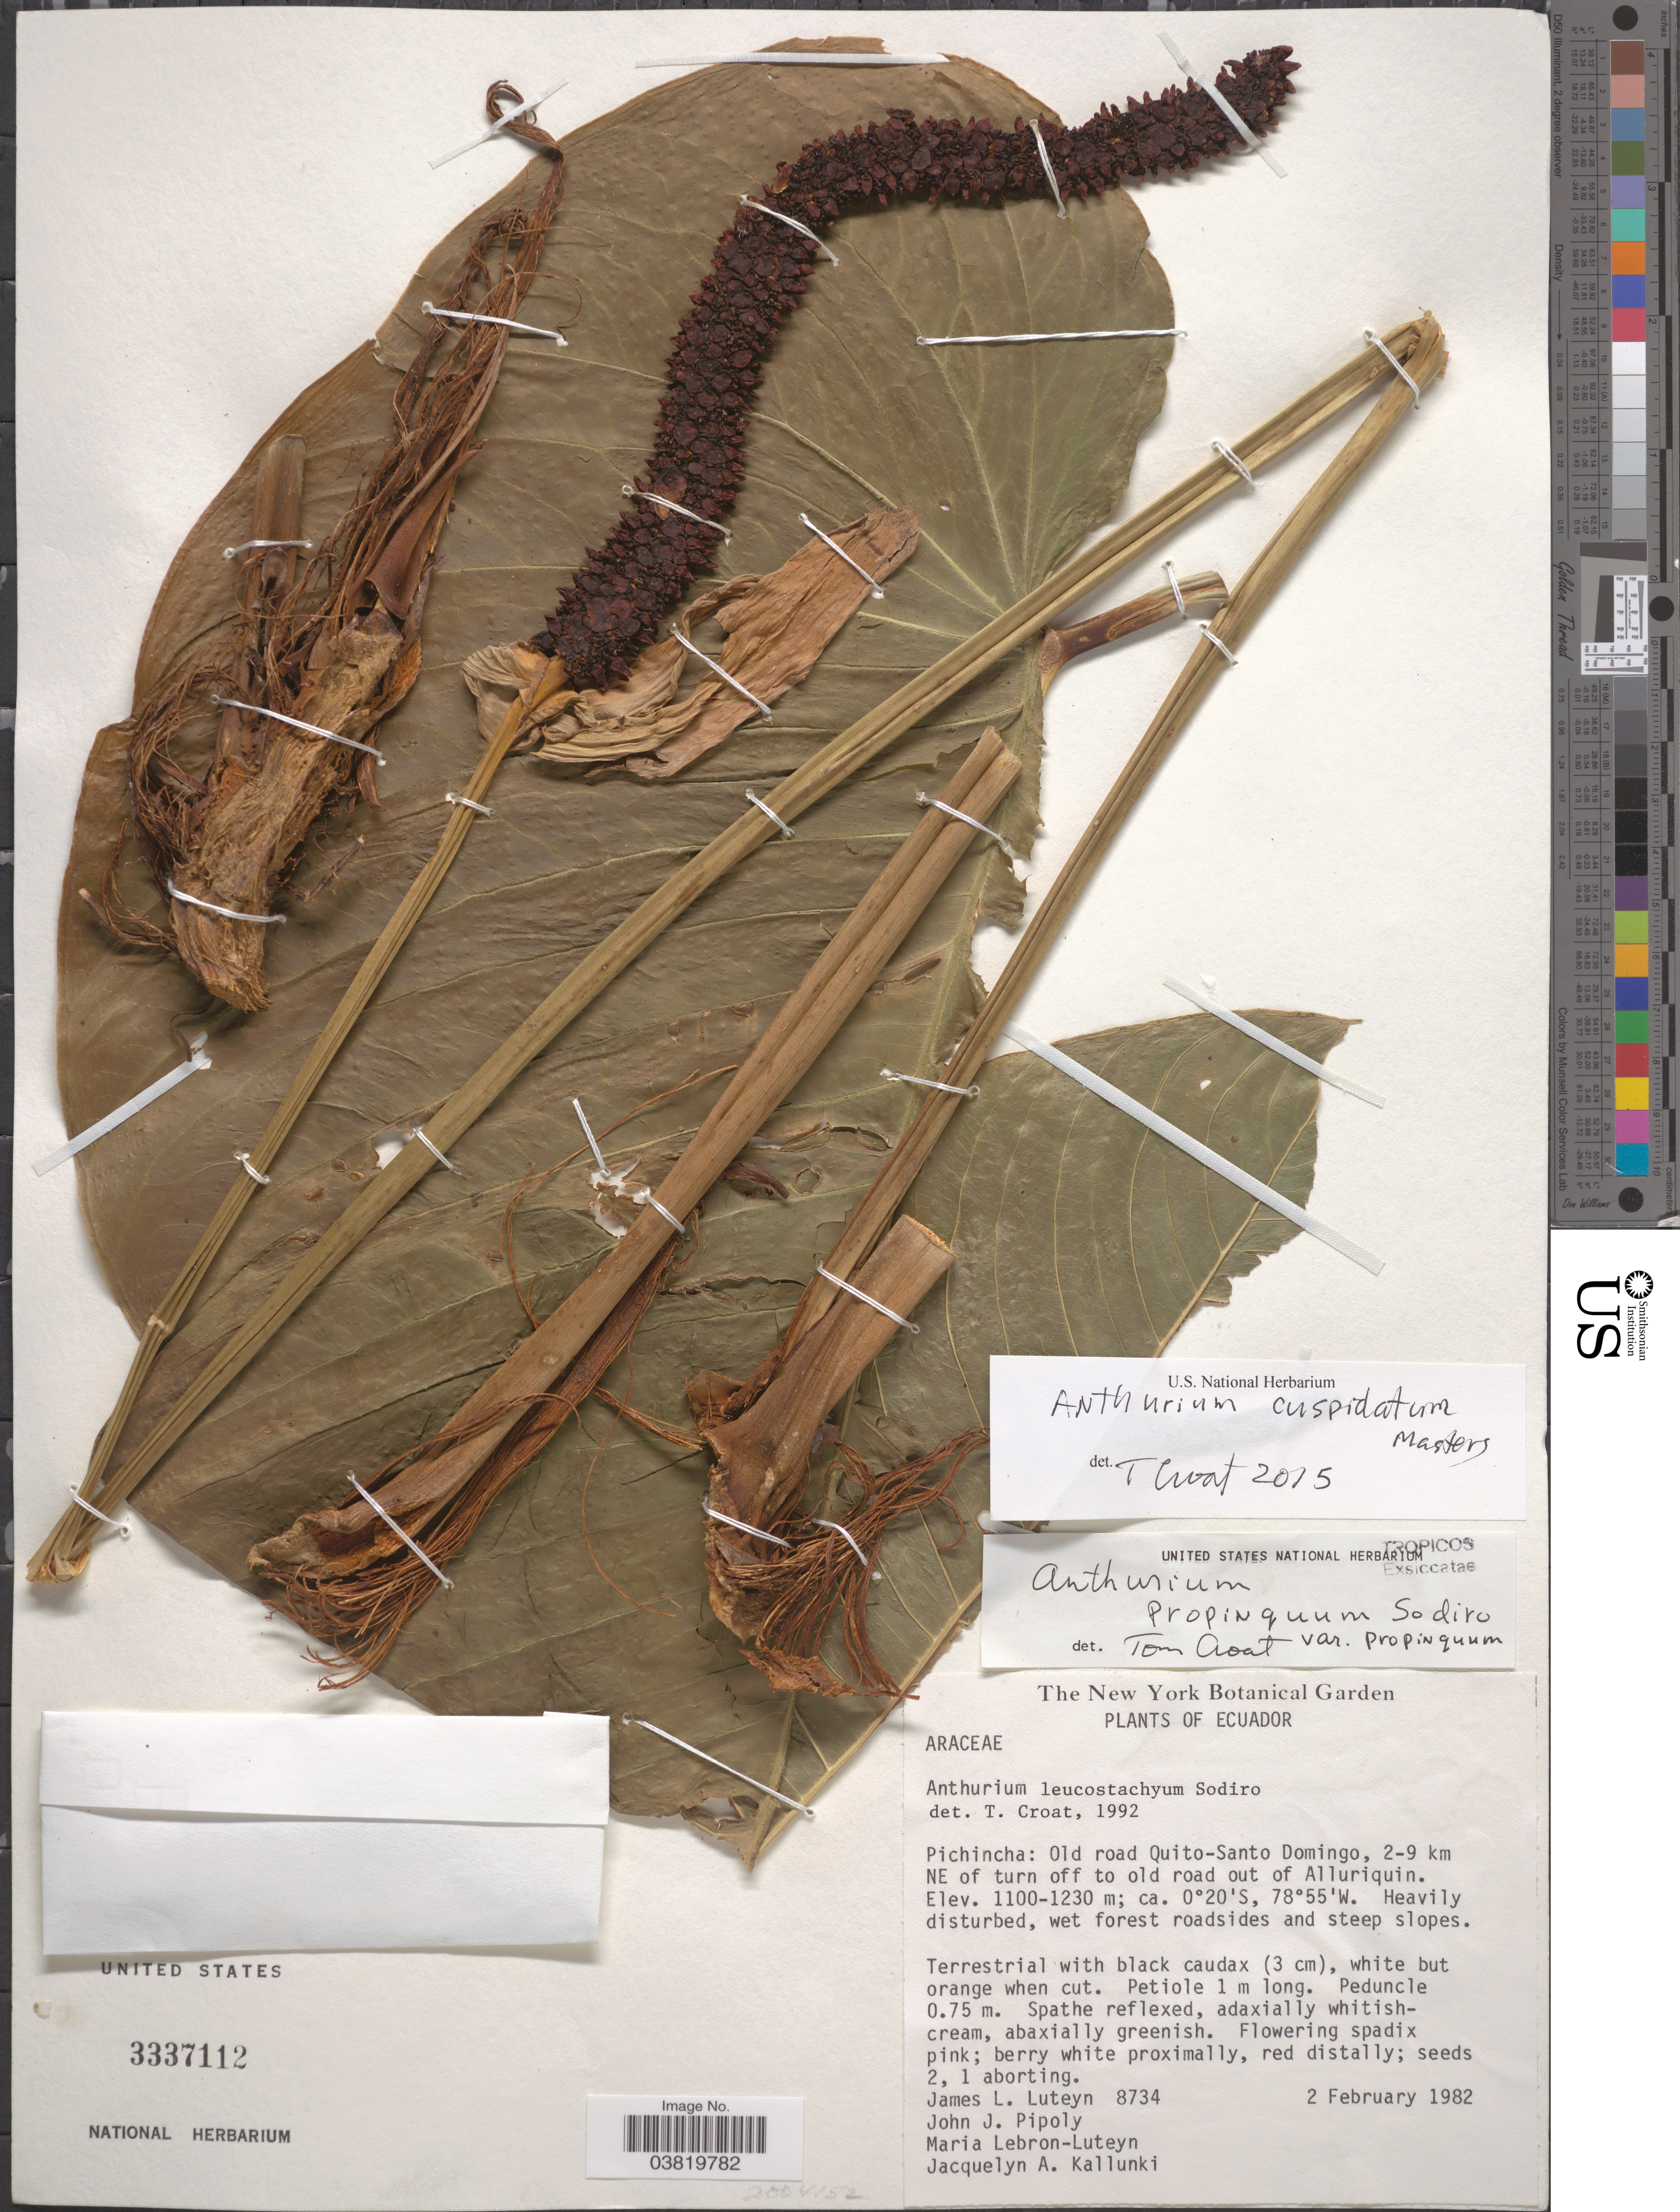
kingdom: Plantae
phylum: Tracheophyta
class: Liliopsida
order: Alismatales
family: Araceae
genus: Anthurium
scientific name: Anthurium cuspidatum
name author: Mast.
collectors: J. Lutyen, J. J. Pipoly, M. L. Lebrón-Luteyn & J. Kallunki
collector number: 8734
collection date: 1982-02-02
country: Ecuador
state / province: Pichincha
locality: Old road Quito-Santo Domingo, 2-9 km NE of turn off to old road out of Alluriquin.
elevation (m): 1100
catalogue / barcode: US 3337112